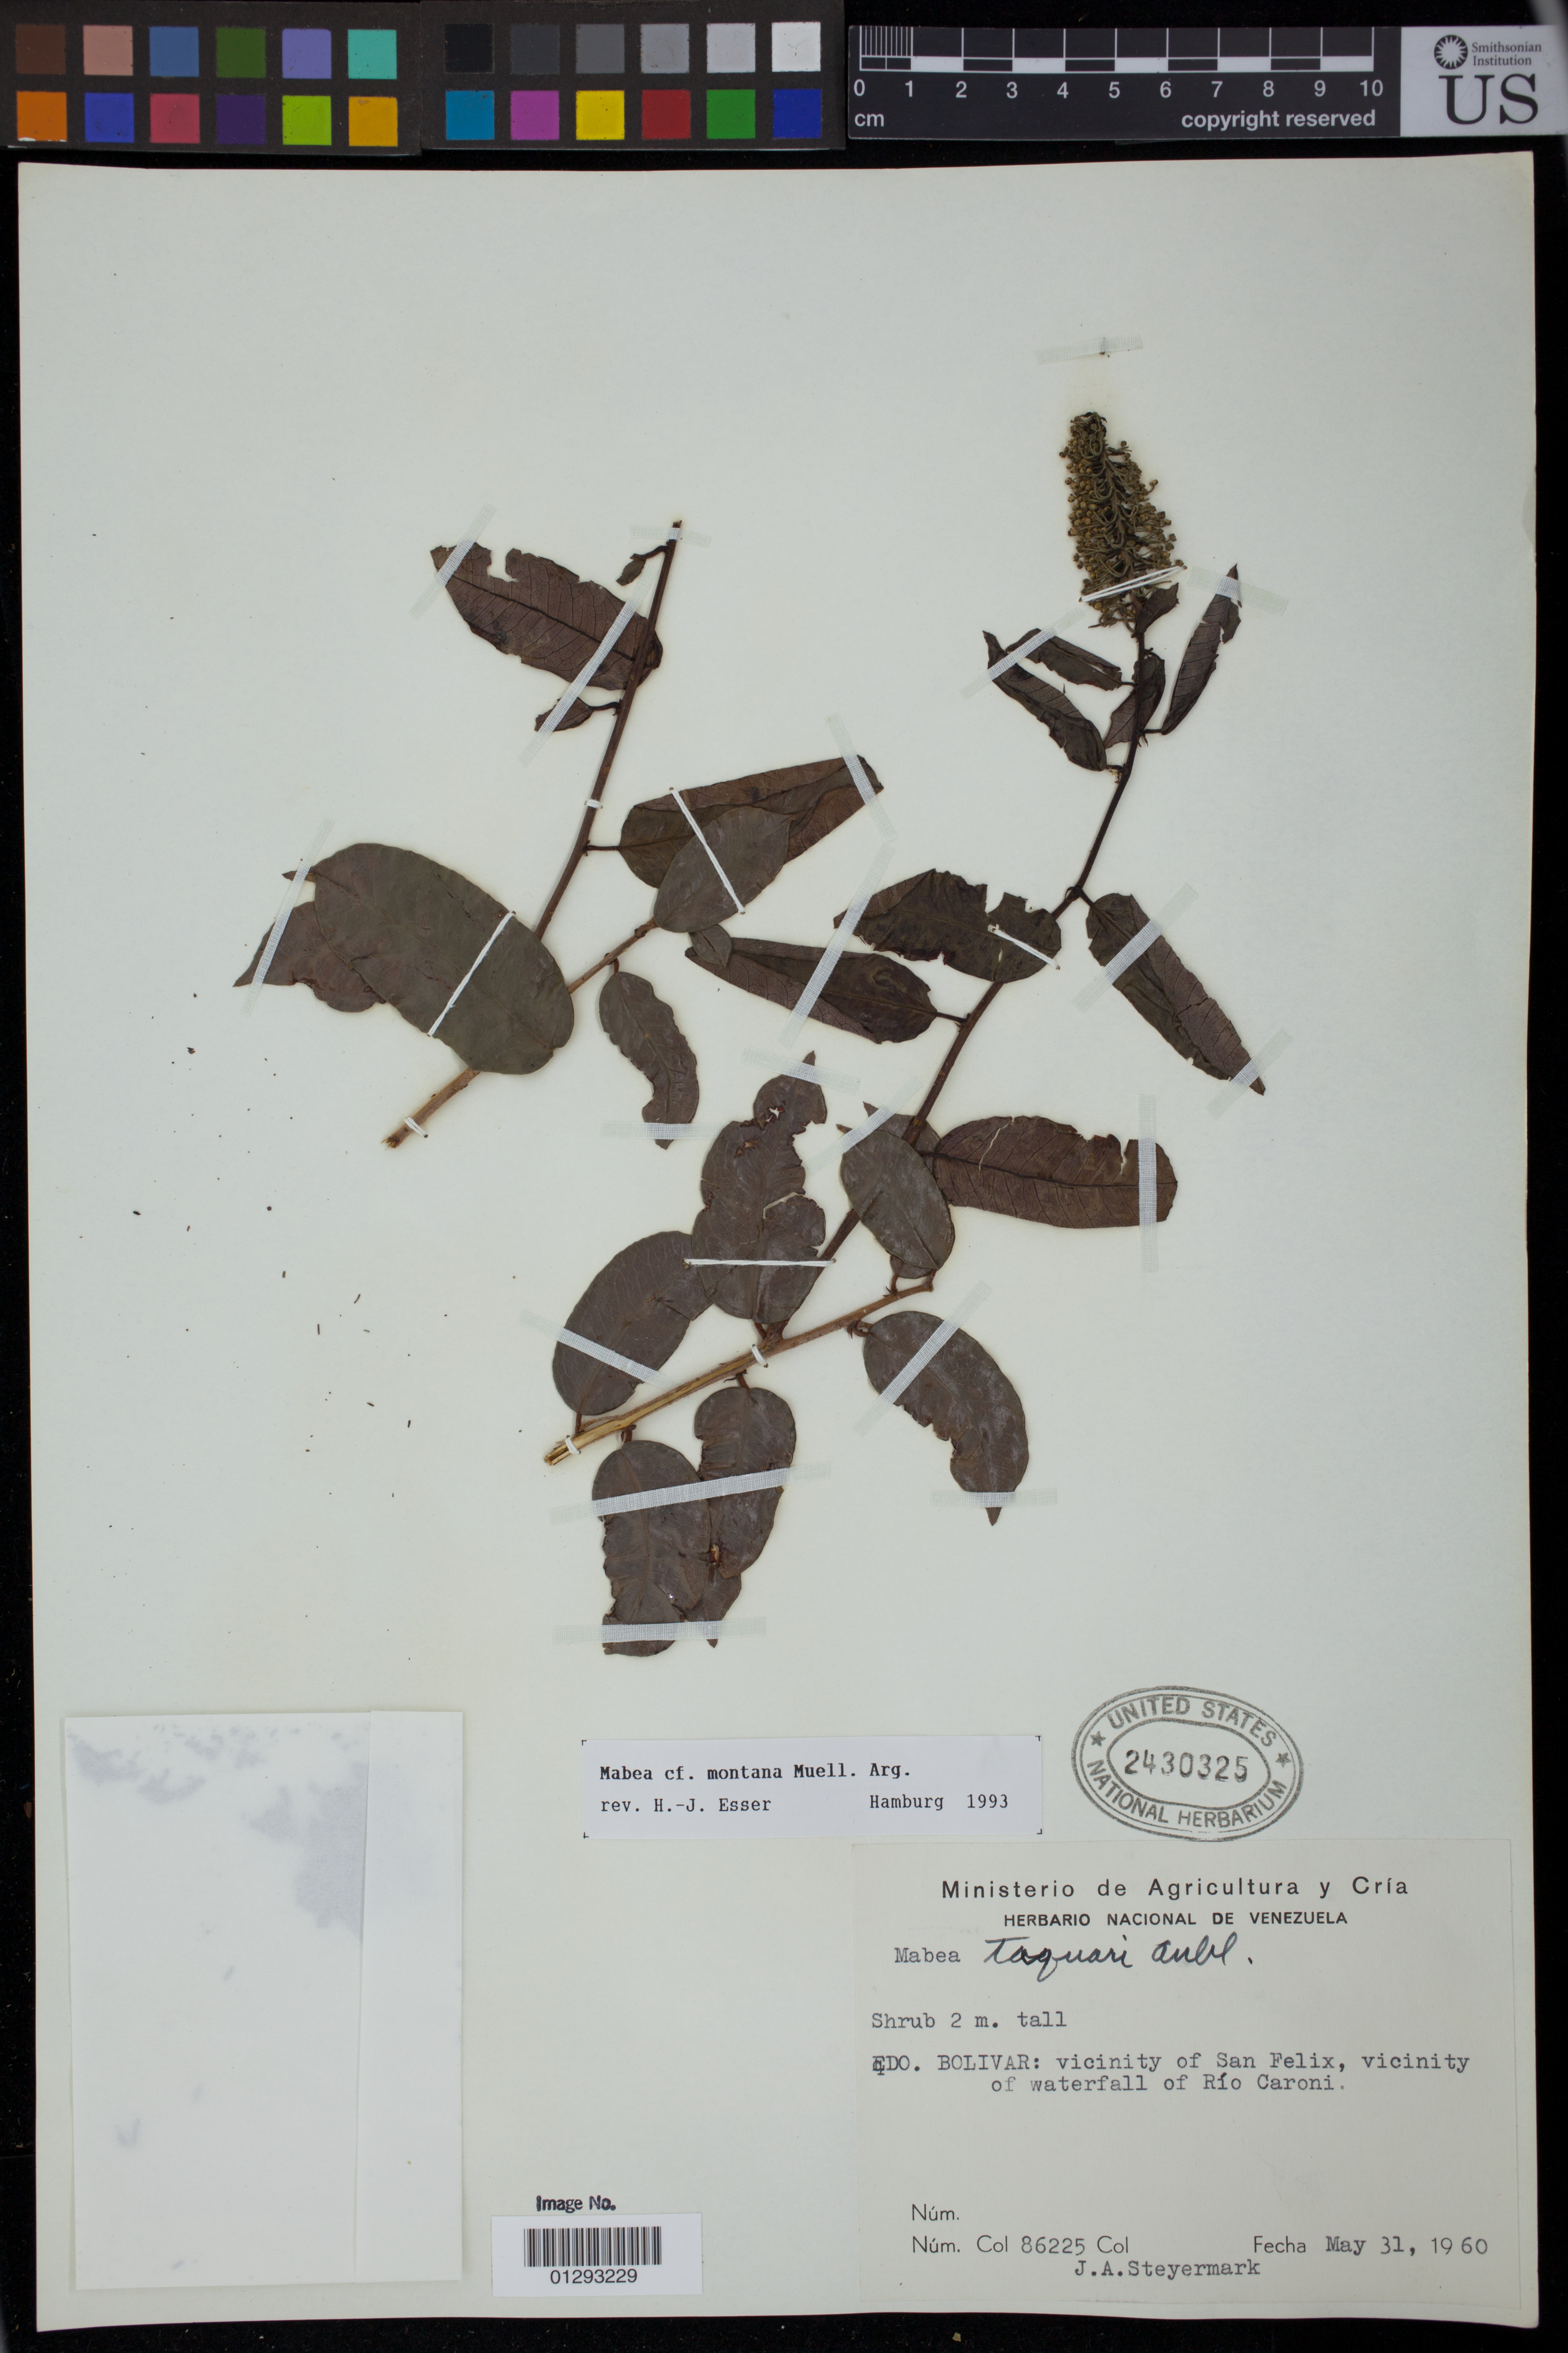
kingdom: Plantae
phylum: Tracheophyta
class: Magnoliopsida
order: Malpighiales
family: Euphorbiaceae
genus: Mabea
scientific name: Mabea montana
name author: Müll. Arg.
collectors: J. Steyermark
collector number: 86225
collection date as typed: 31 May 1960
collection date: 1960-05-31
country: Venezuela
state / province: Bolivar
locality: Vicinity of san felix, vicinity of waterfall of rio caroni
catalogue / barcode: US 2430325